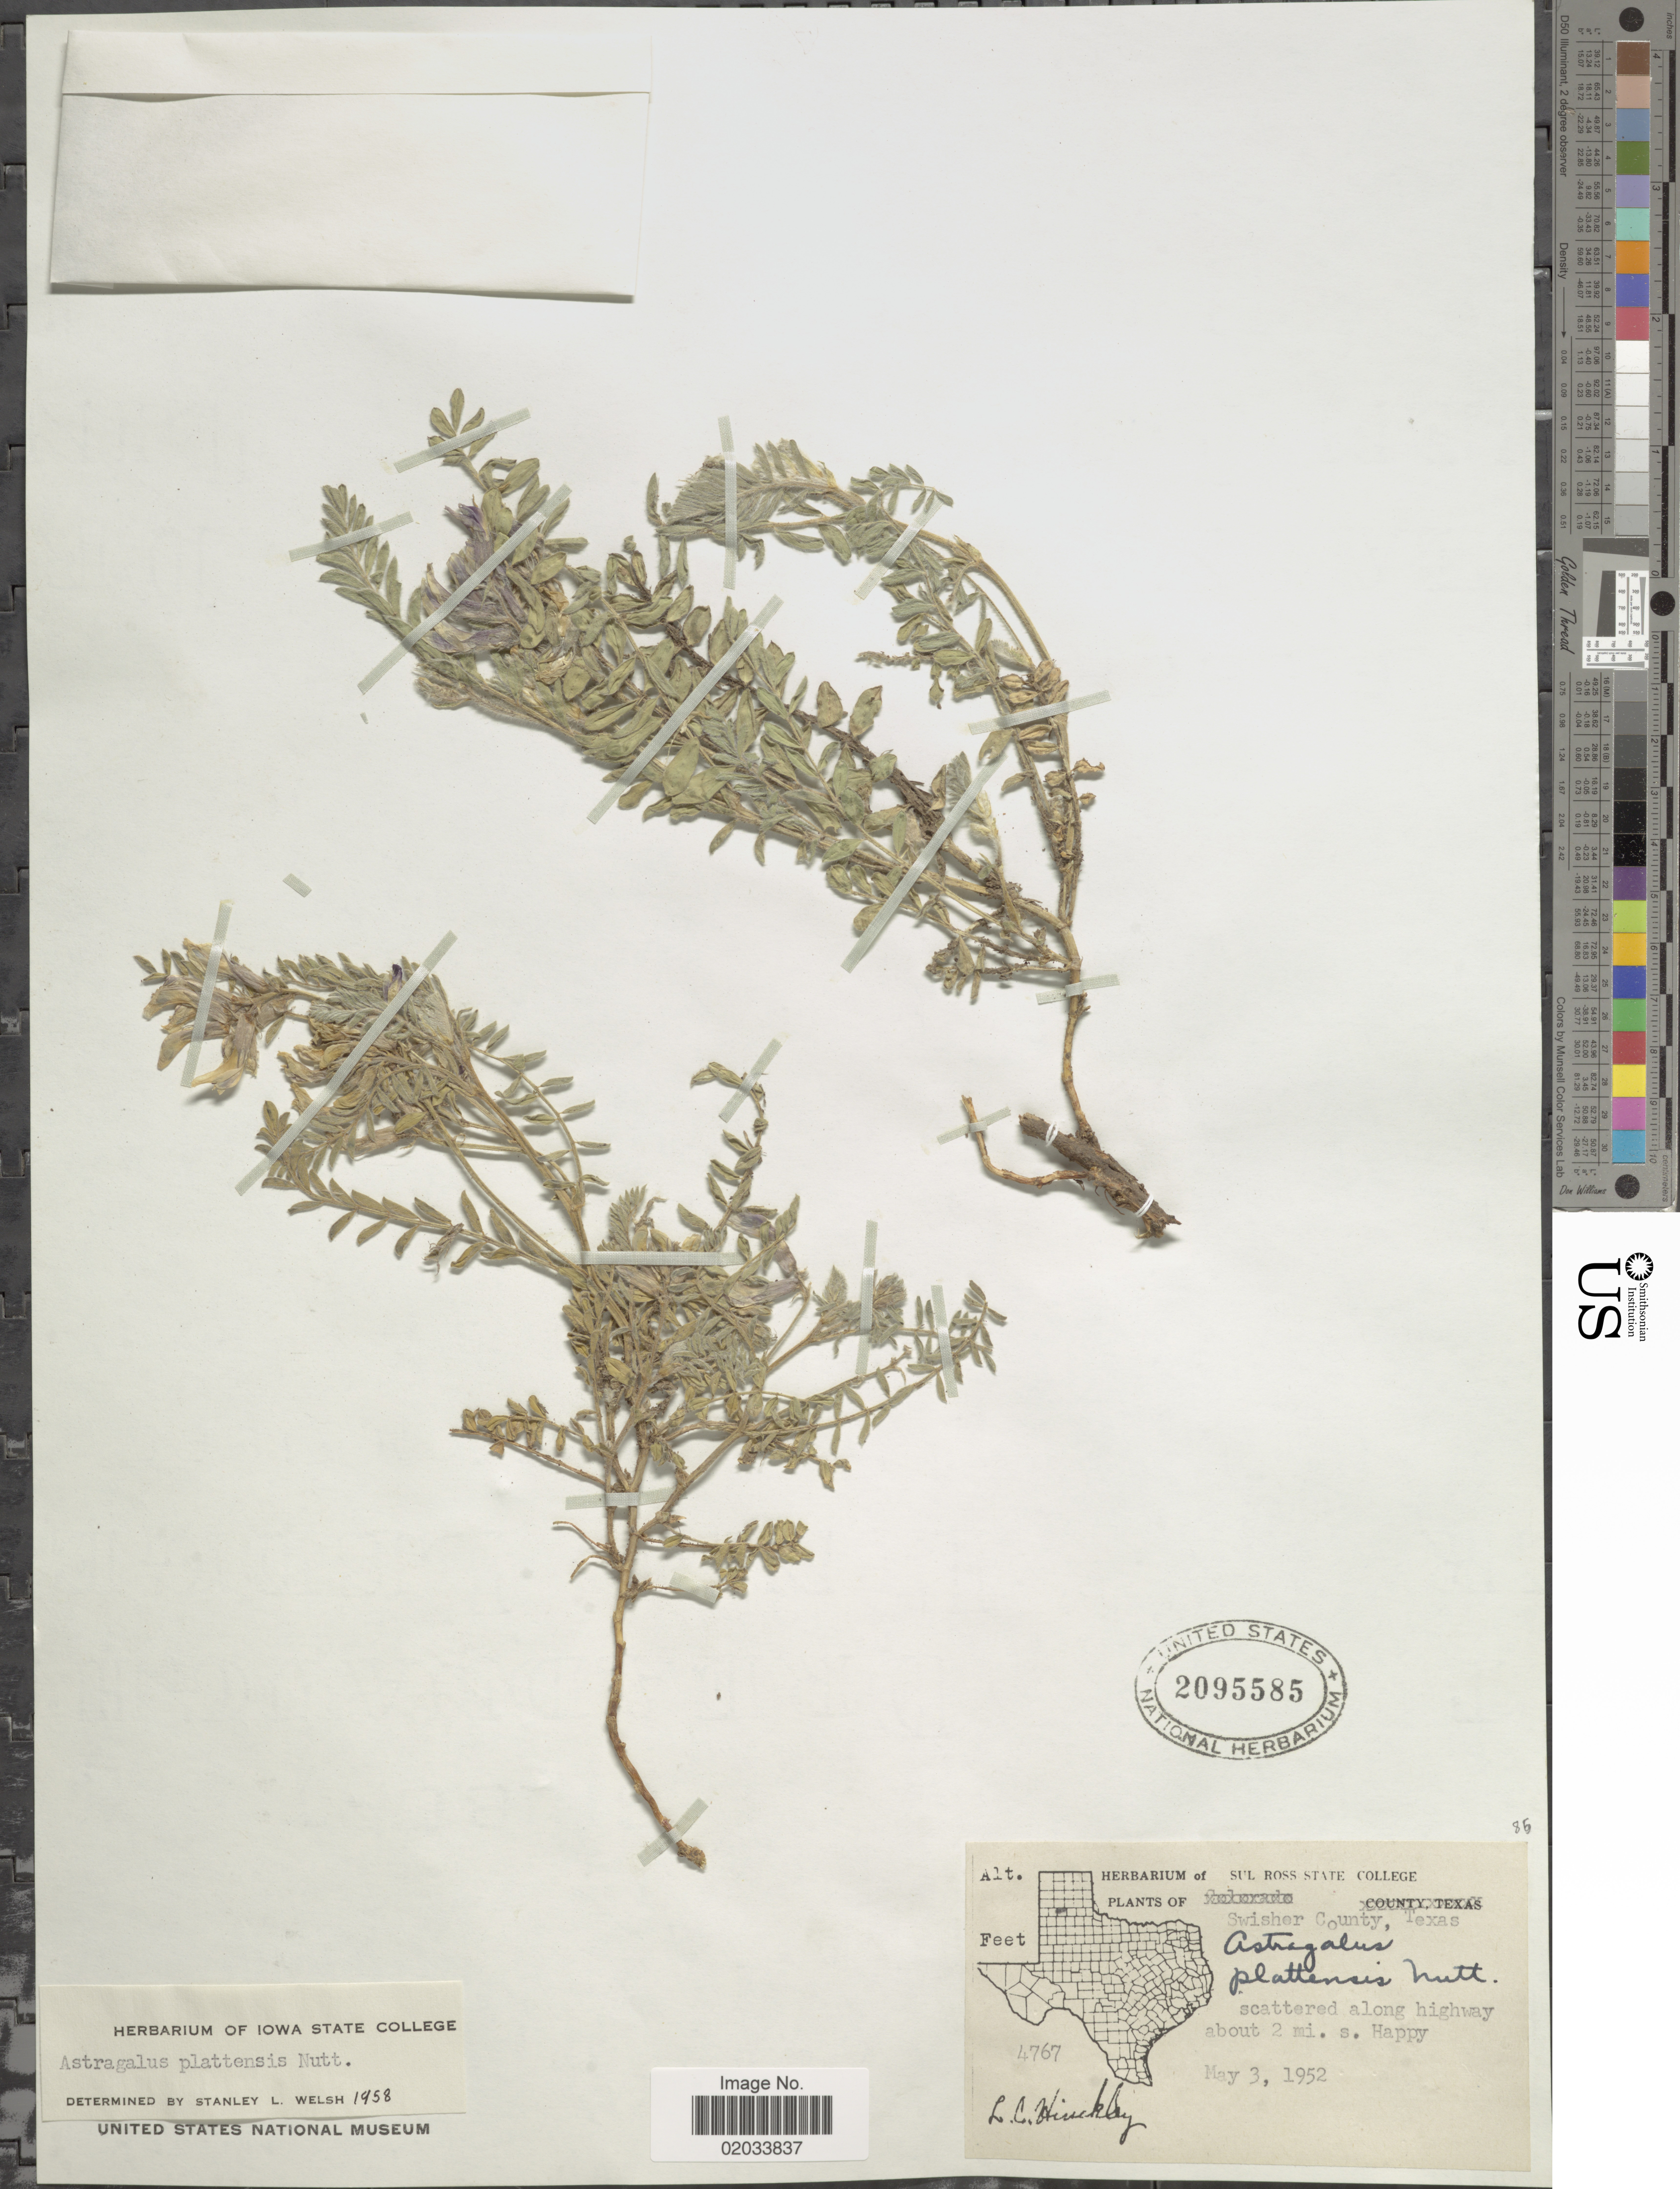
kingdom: Plantae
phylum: Tracheophyta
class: Magnoliopsida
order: Fabales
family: Fabaceae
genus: Astragalus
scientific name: Astragalus plattensis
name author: Nutt. ex Torr. & A. Gray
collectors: L. Hinckley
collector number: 4767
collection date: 1952-05-03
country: United States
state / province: Texas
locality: Swisher County, scattered along highway about 2 mi s. Happy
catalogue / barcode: US 2095585